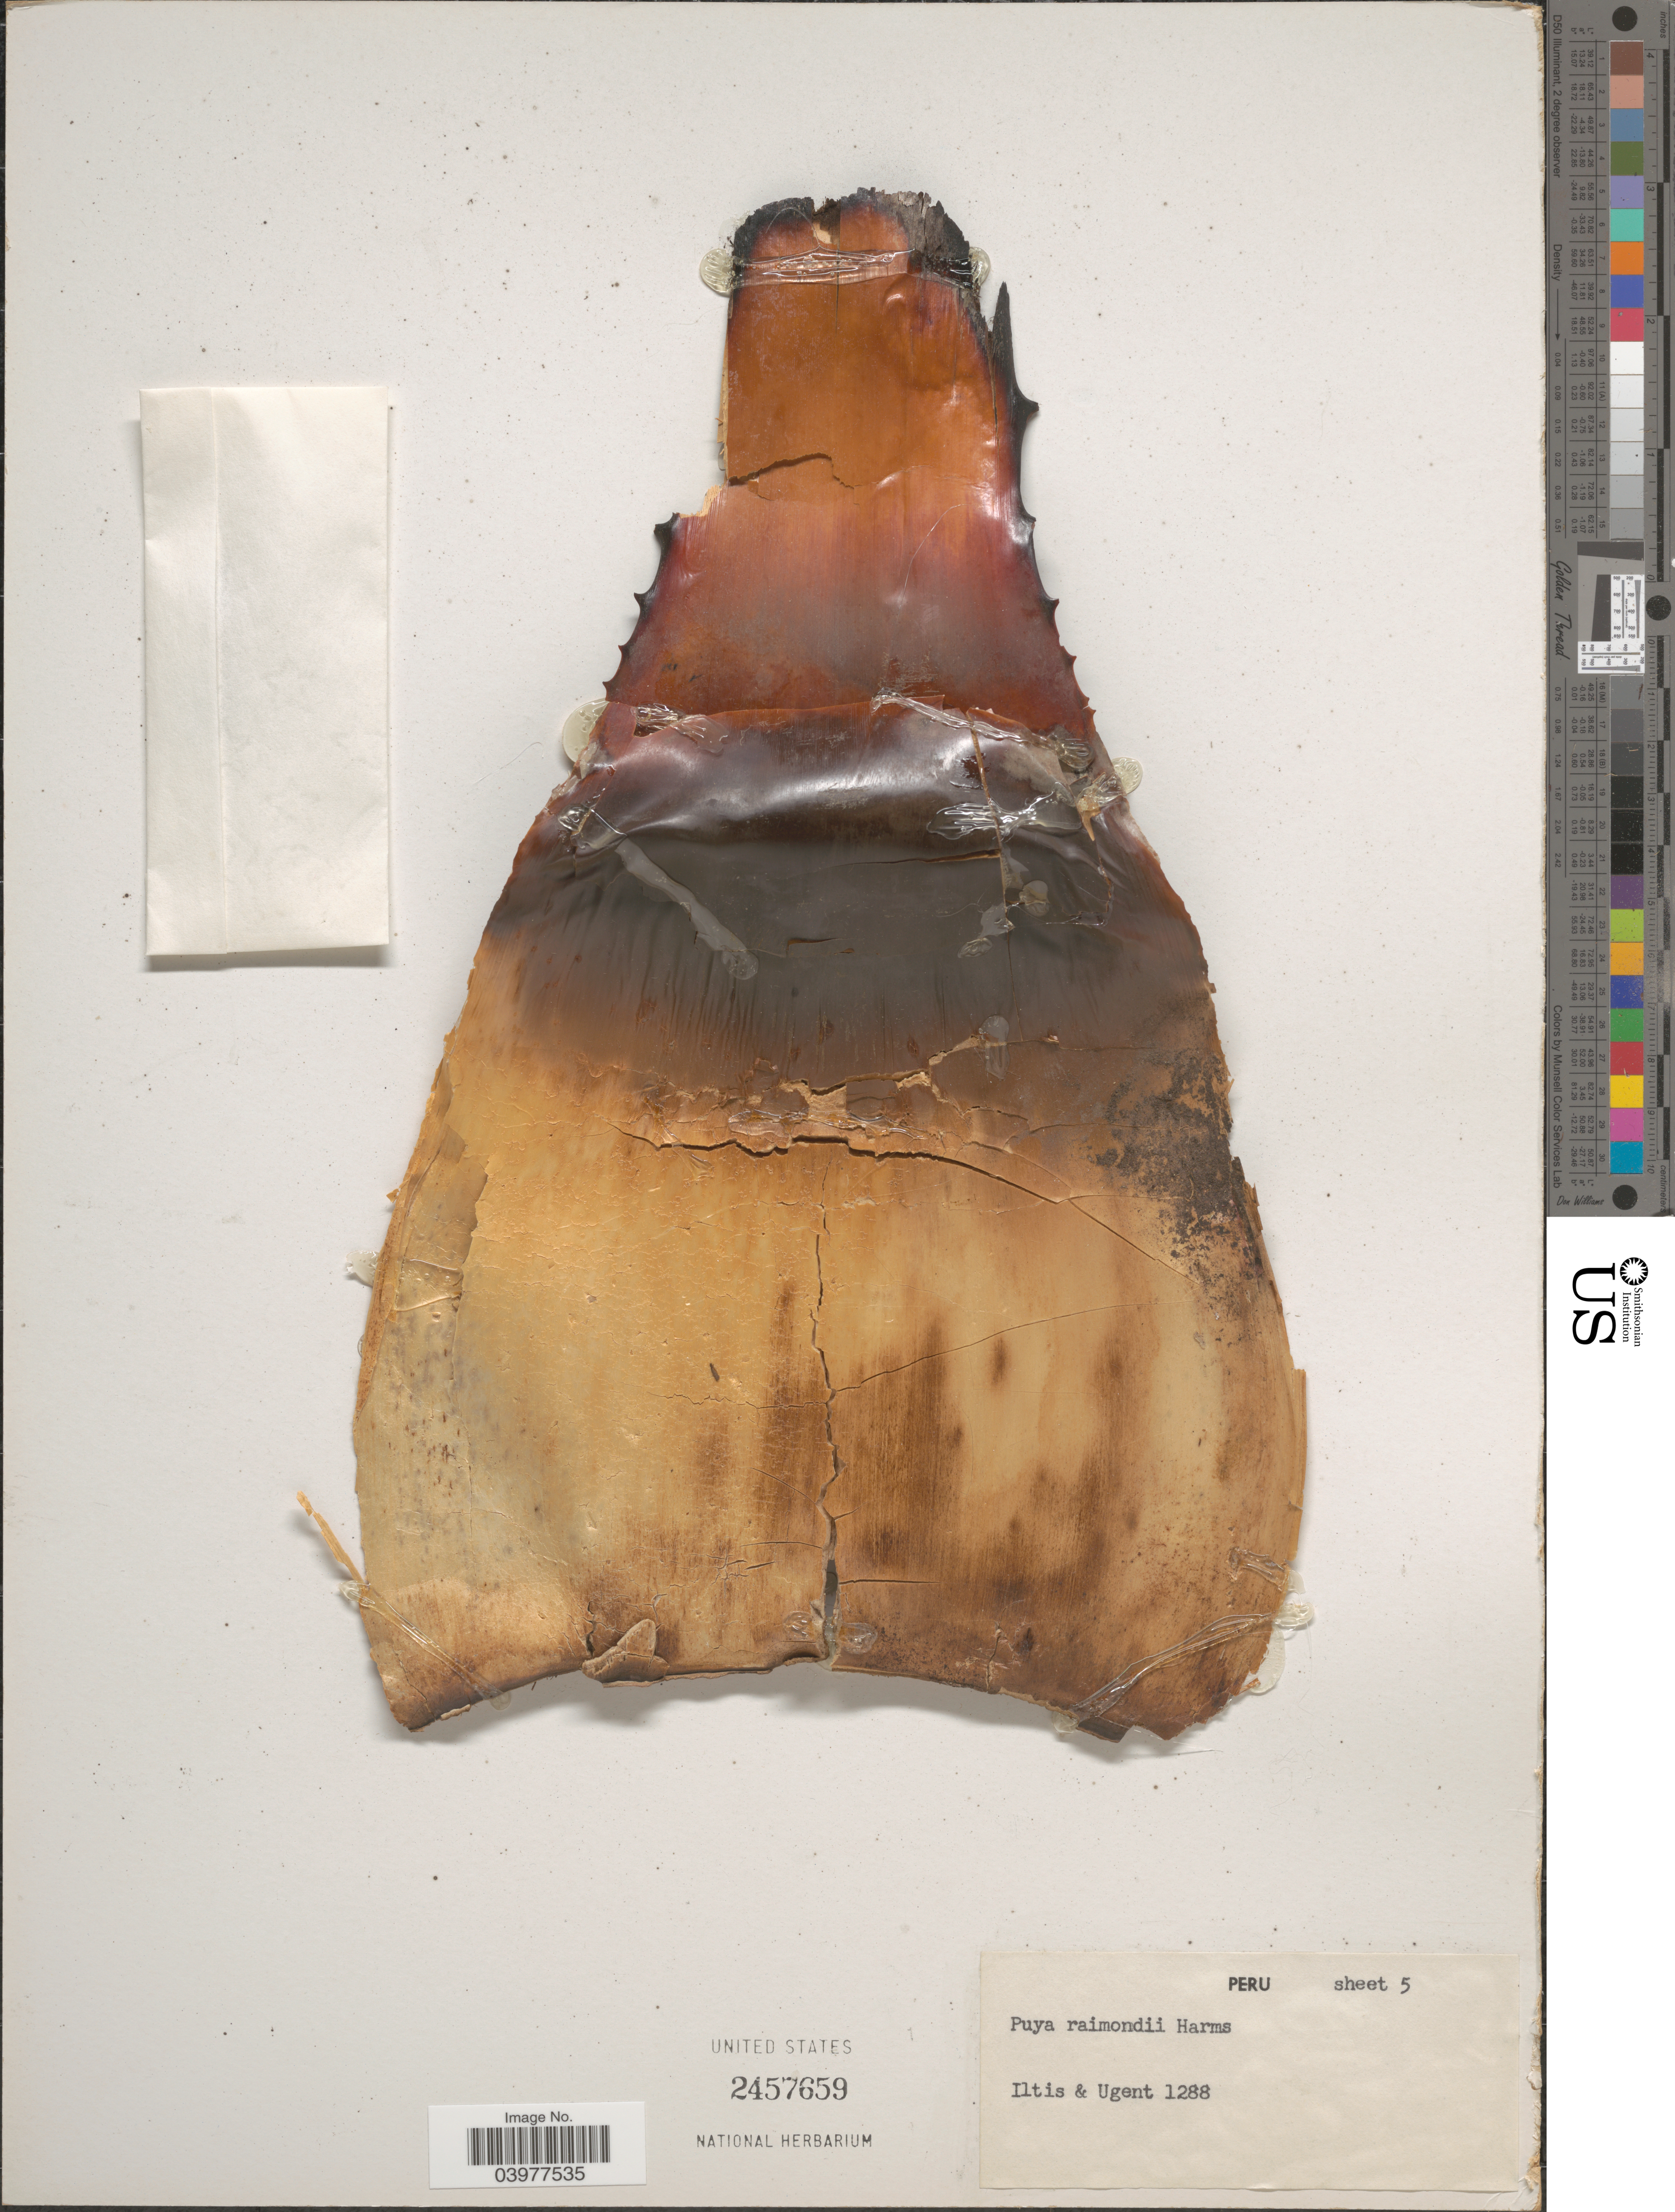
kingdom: Plantae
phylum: Tracheophyta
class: Liliopsida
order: Poales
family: Bromeliaceae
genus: Puya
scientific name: Puya raimondii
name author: Harms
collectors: -- Iltis & Ugent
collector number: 1288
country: Peru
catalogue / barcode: US 2457659